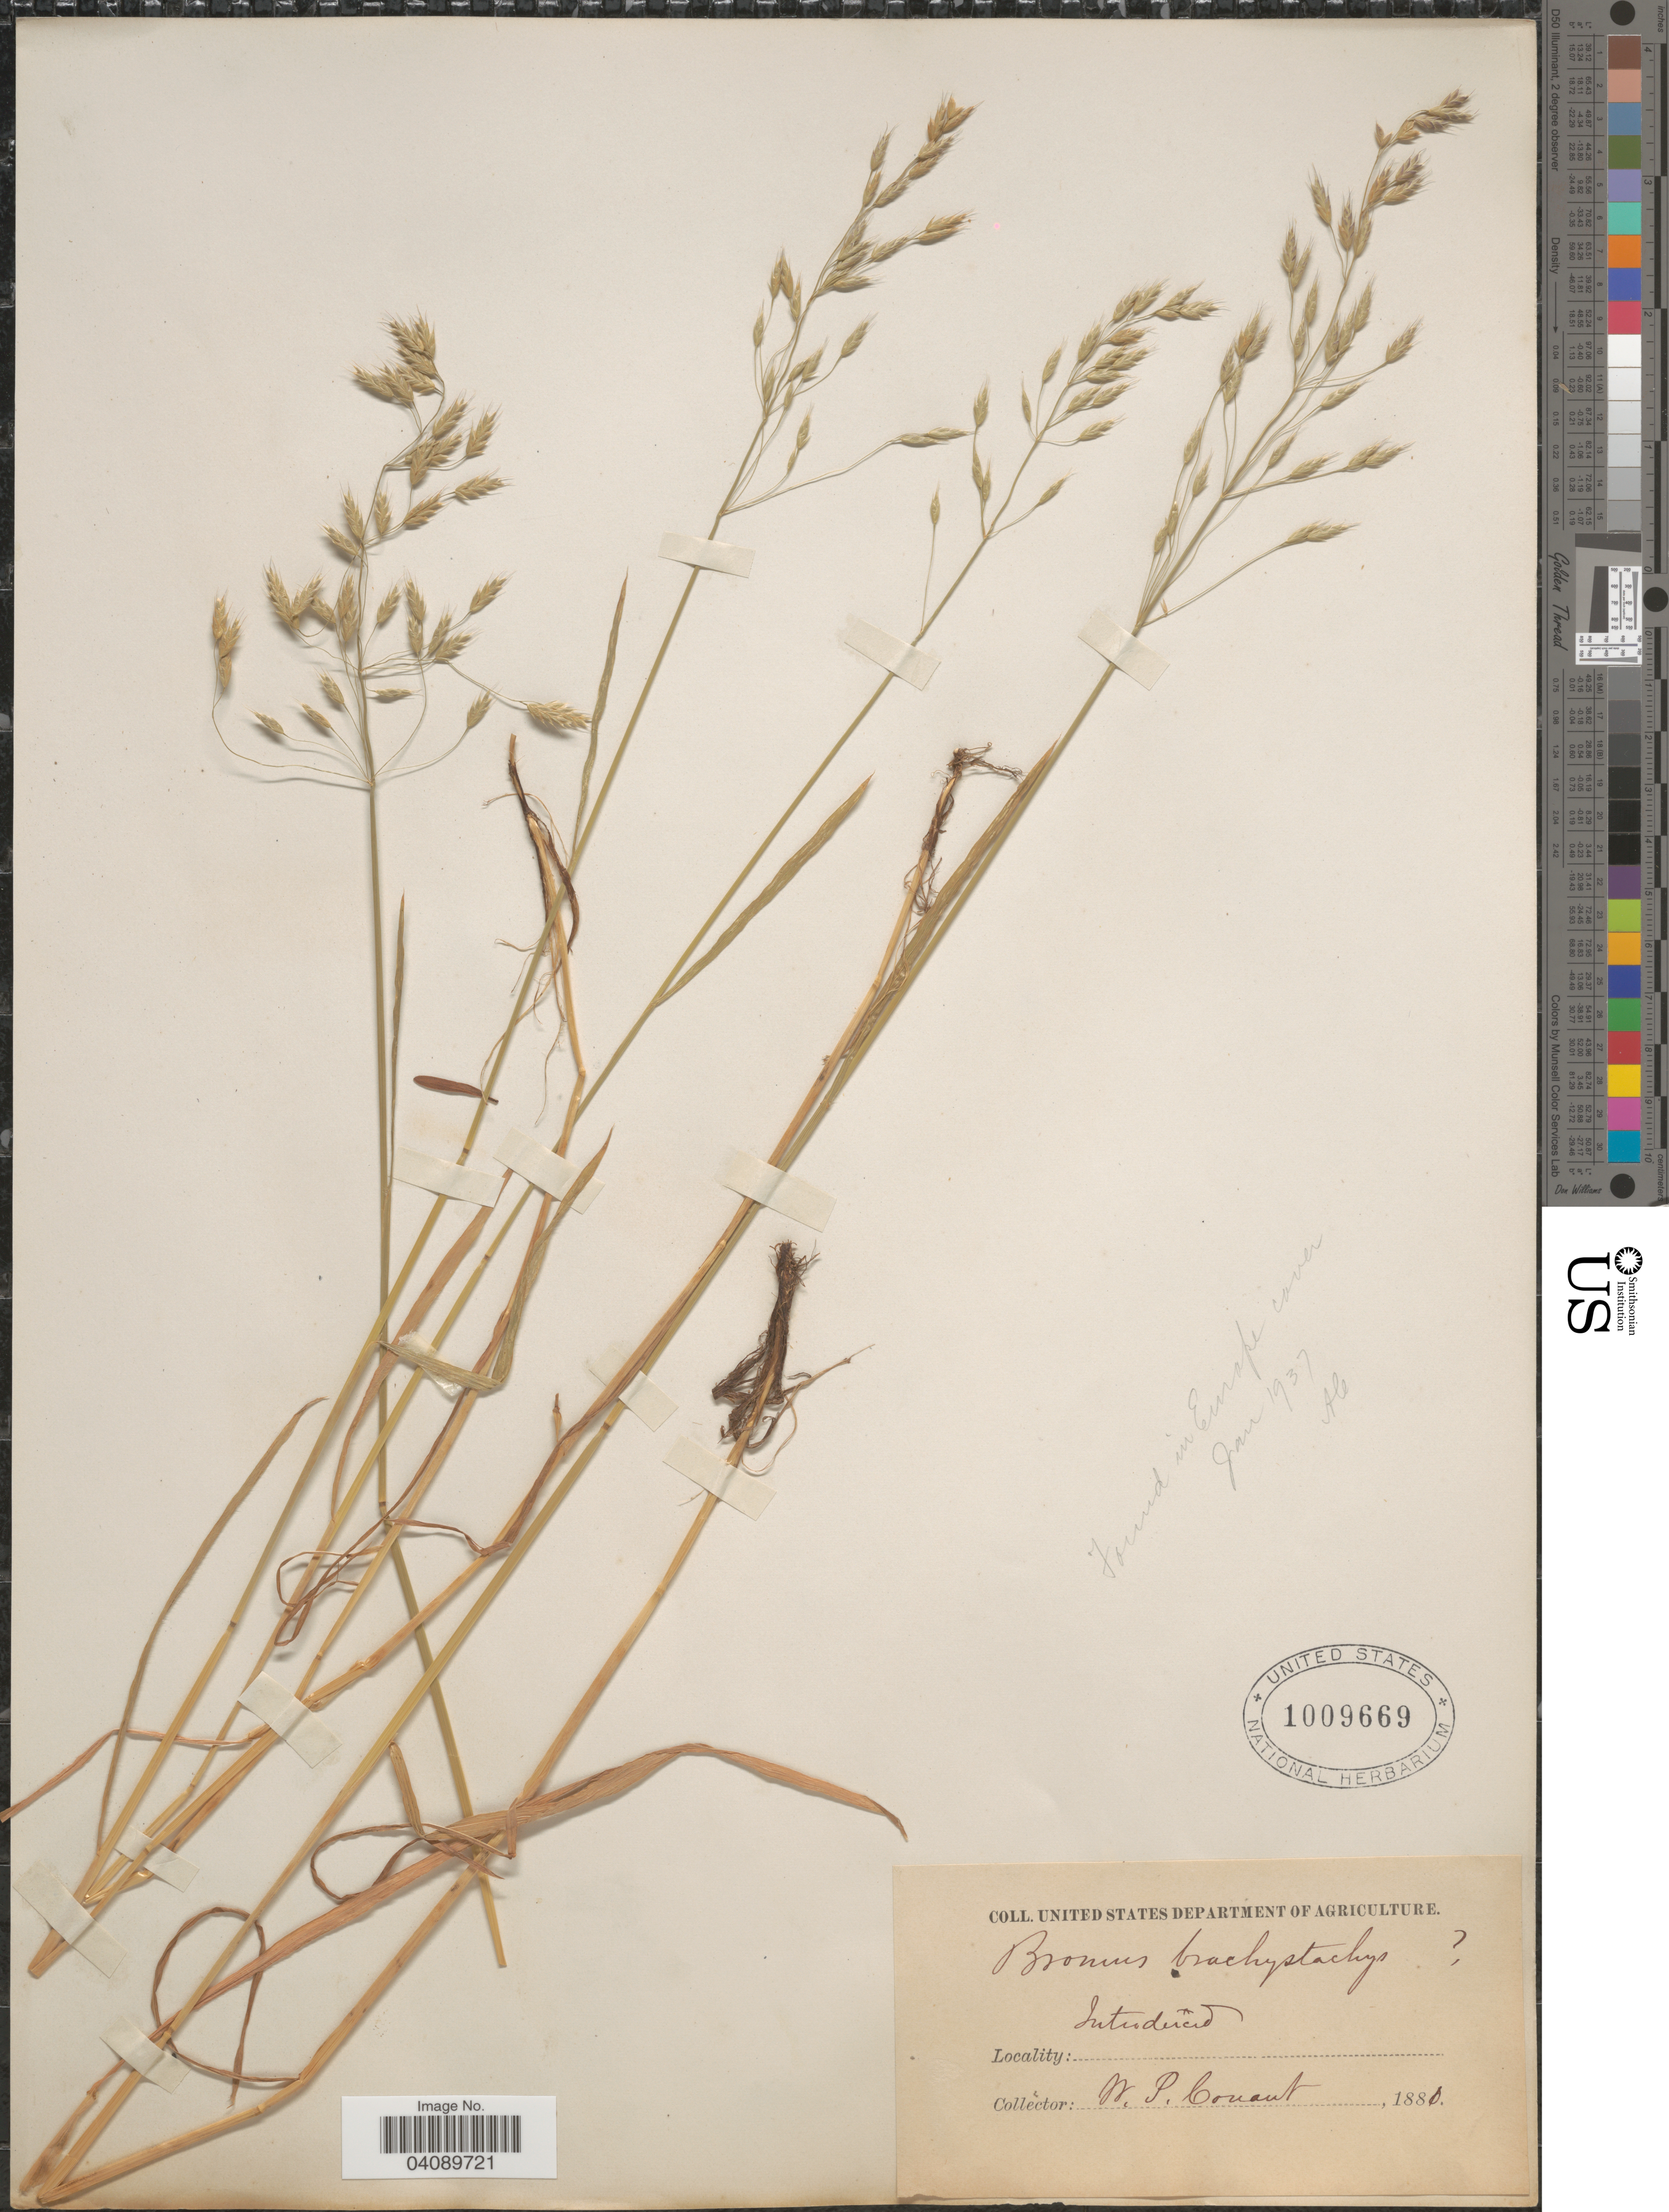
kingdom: Plantae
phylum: Tracheophyta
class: Liliopsida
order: Poales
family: Poaceae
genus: Bromus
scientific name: Bromus brachystachys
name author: Hornung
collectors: W. P. Conant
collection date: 1881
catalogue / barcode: US 1009669